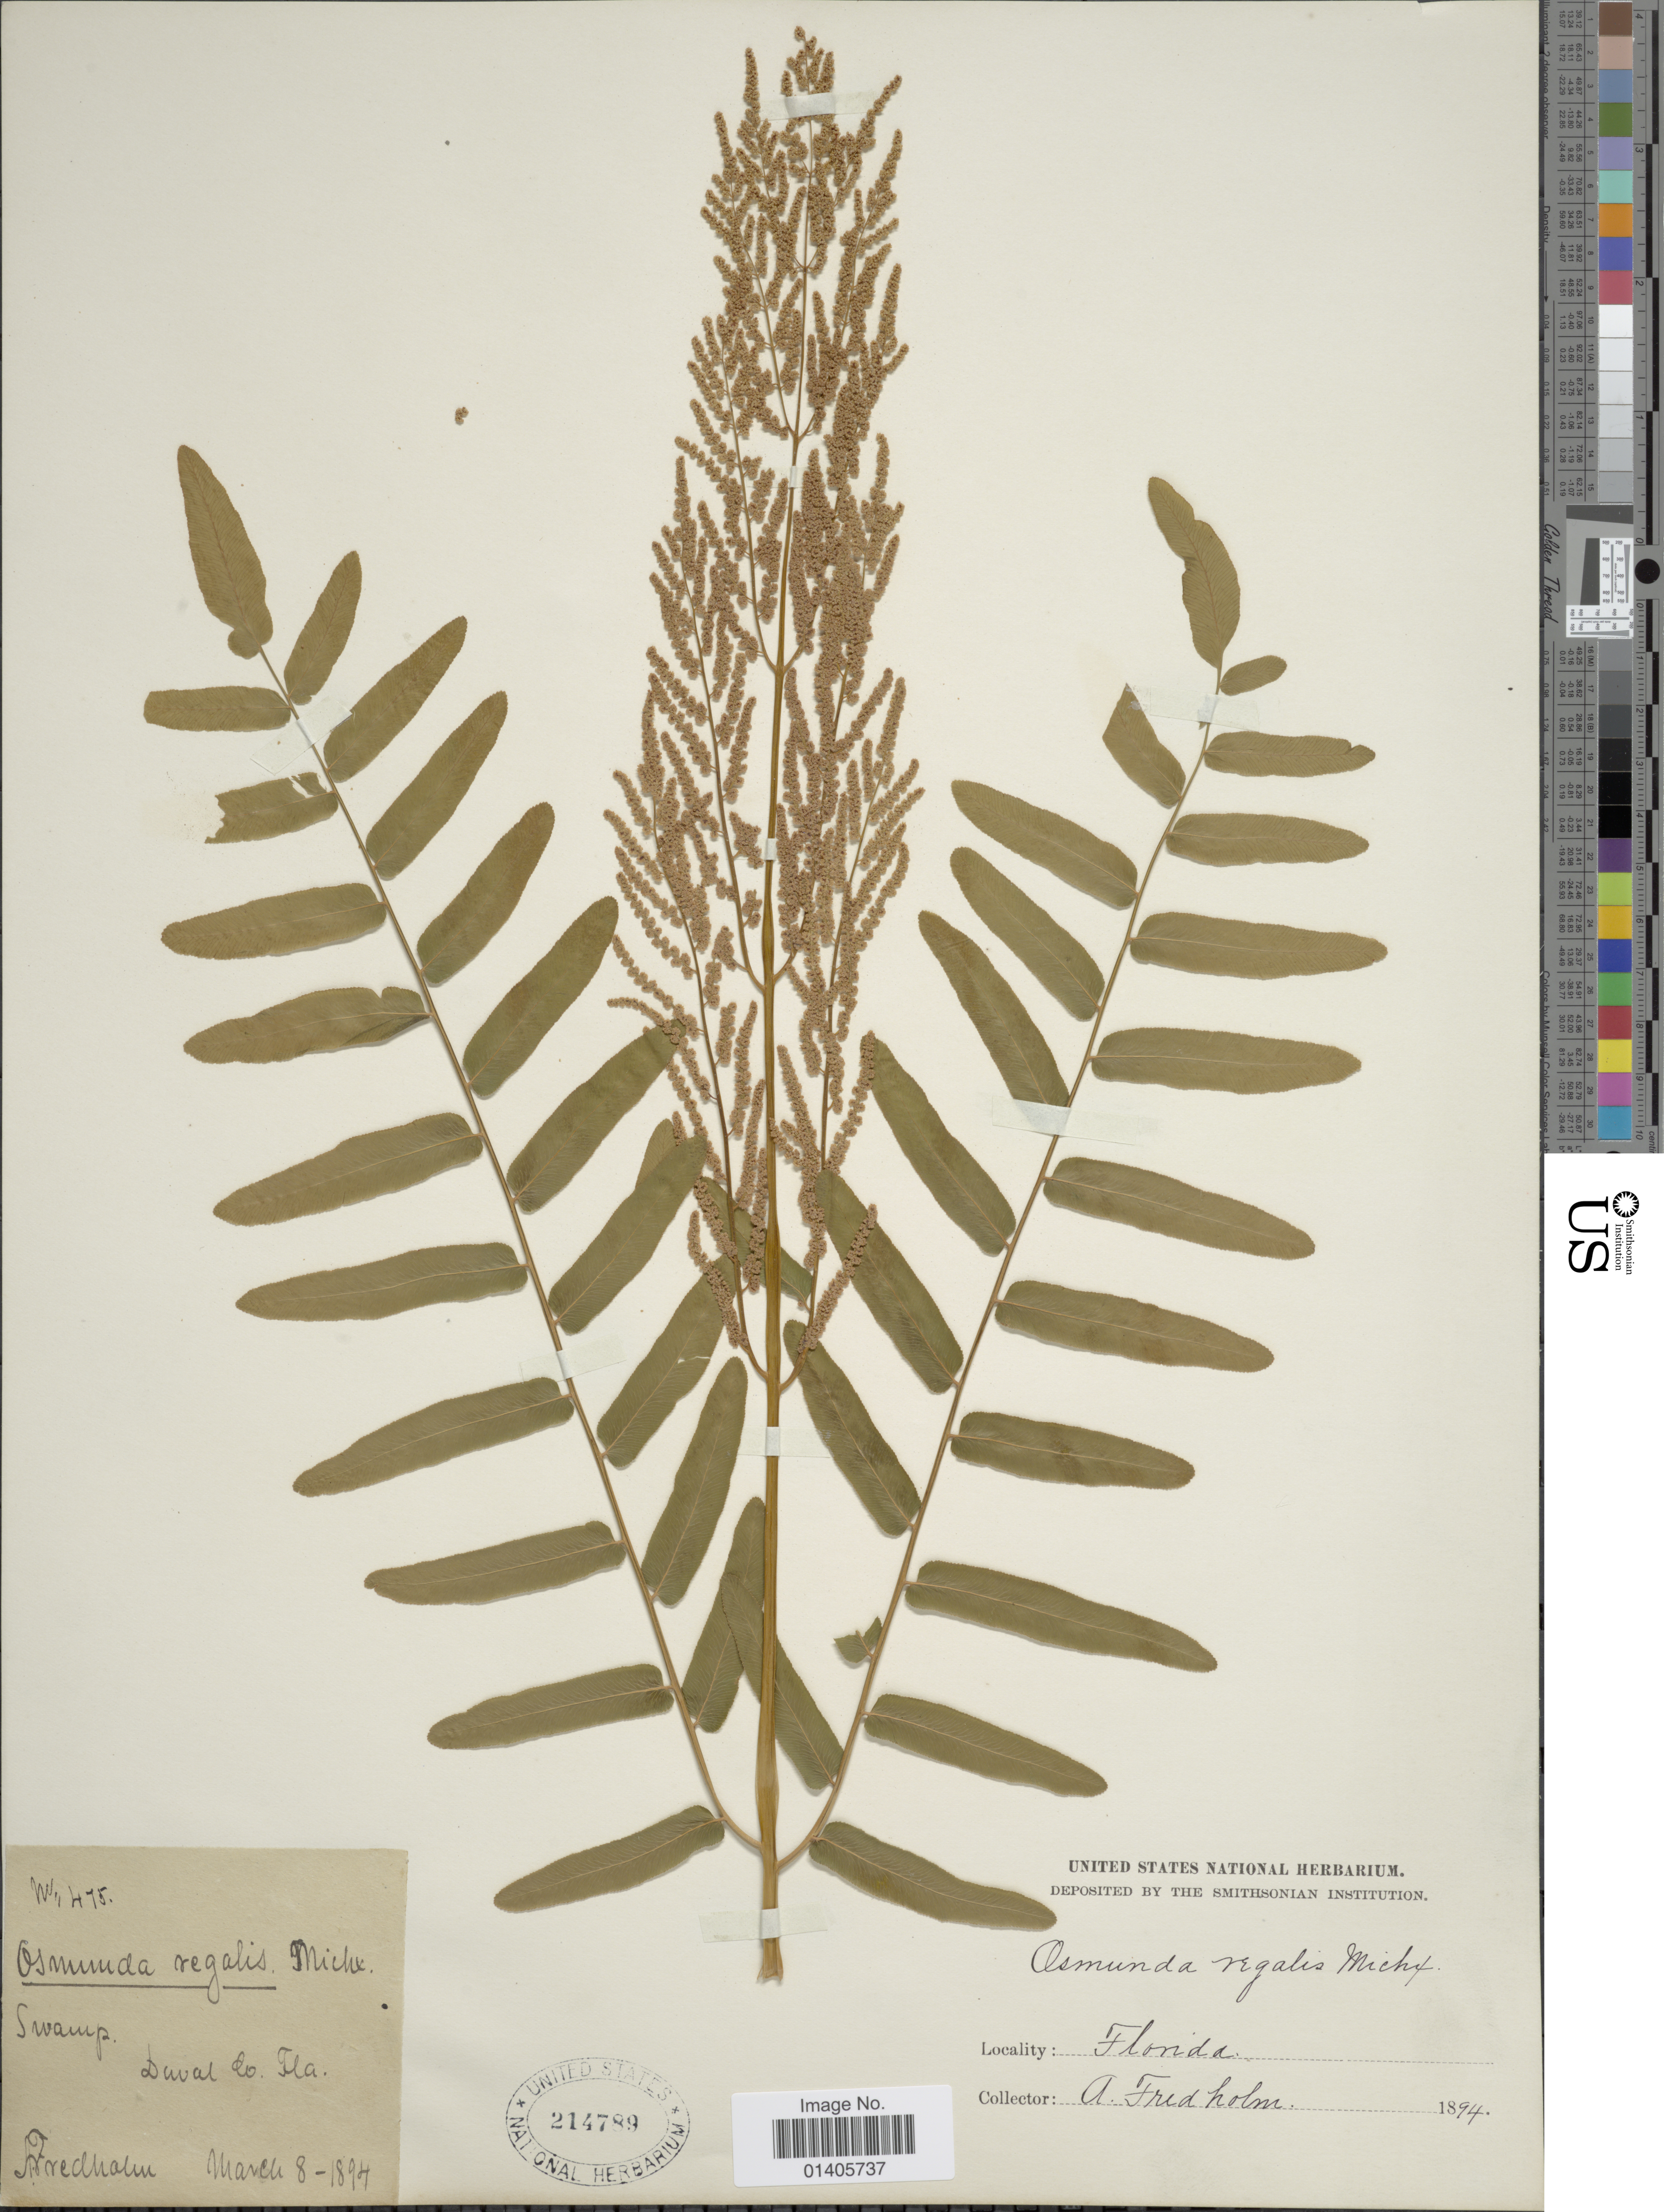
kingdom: Plantae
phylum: Tracheophyta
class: Polypodiopsida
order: Osmundales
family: Osmundaceae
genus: Osmunda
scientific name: Osmunda regalis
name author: L.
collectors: A. Fredholm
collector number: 475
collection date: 1894-03-08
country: United States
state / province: Florida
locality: Swamp, Duval Co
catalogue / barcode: US 214789